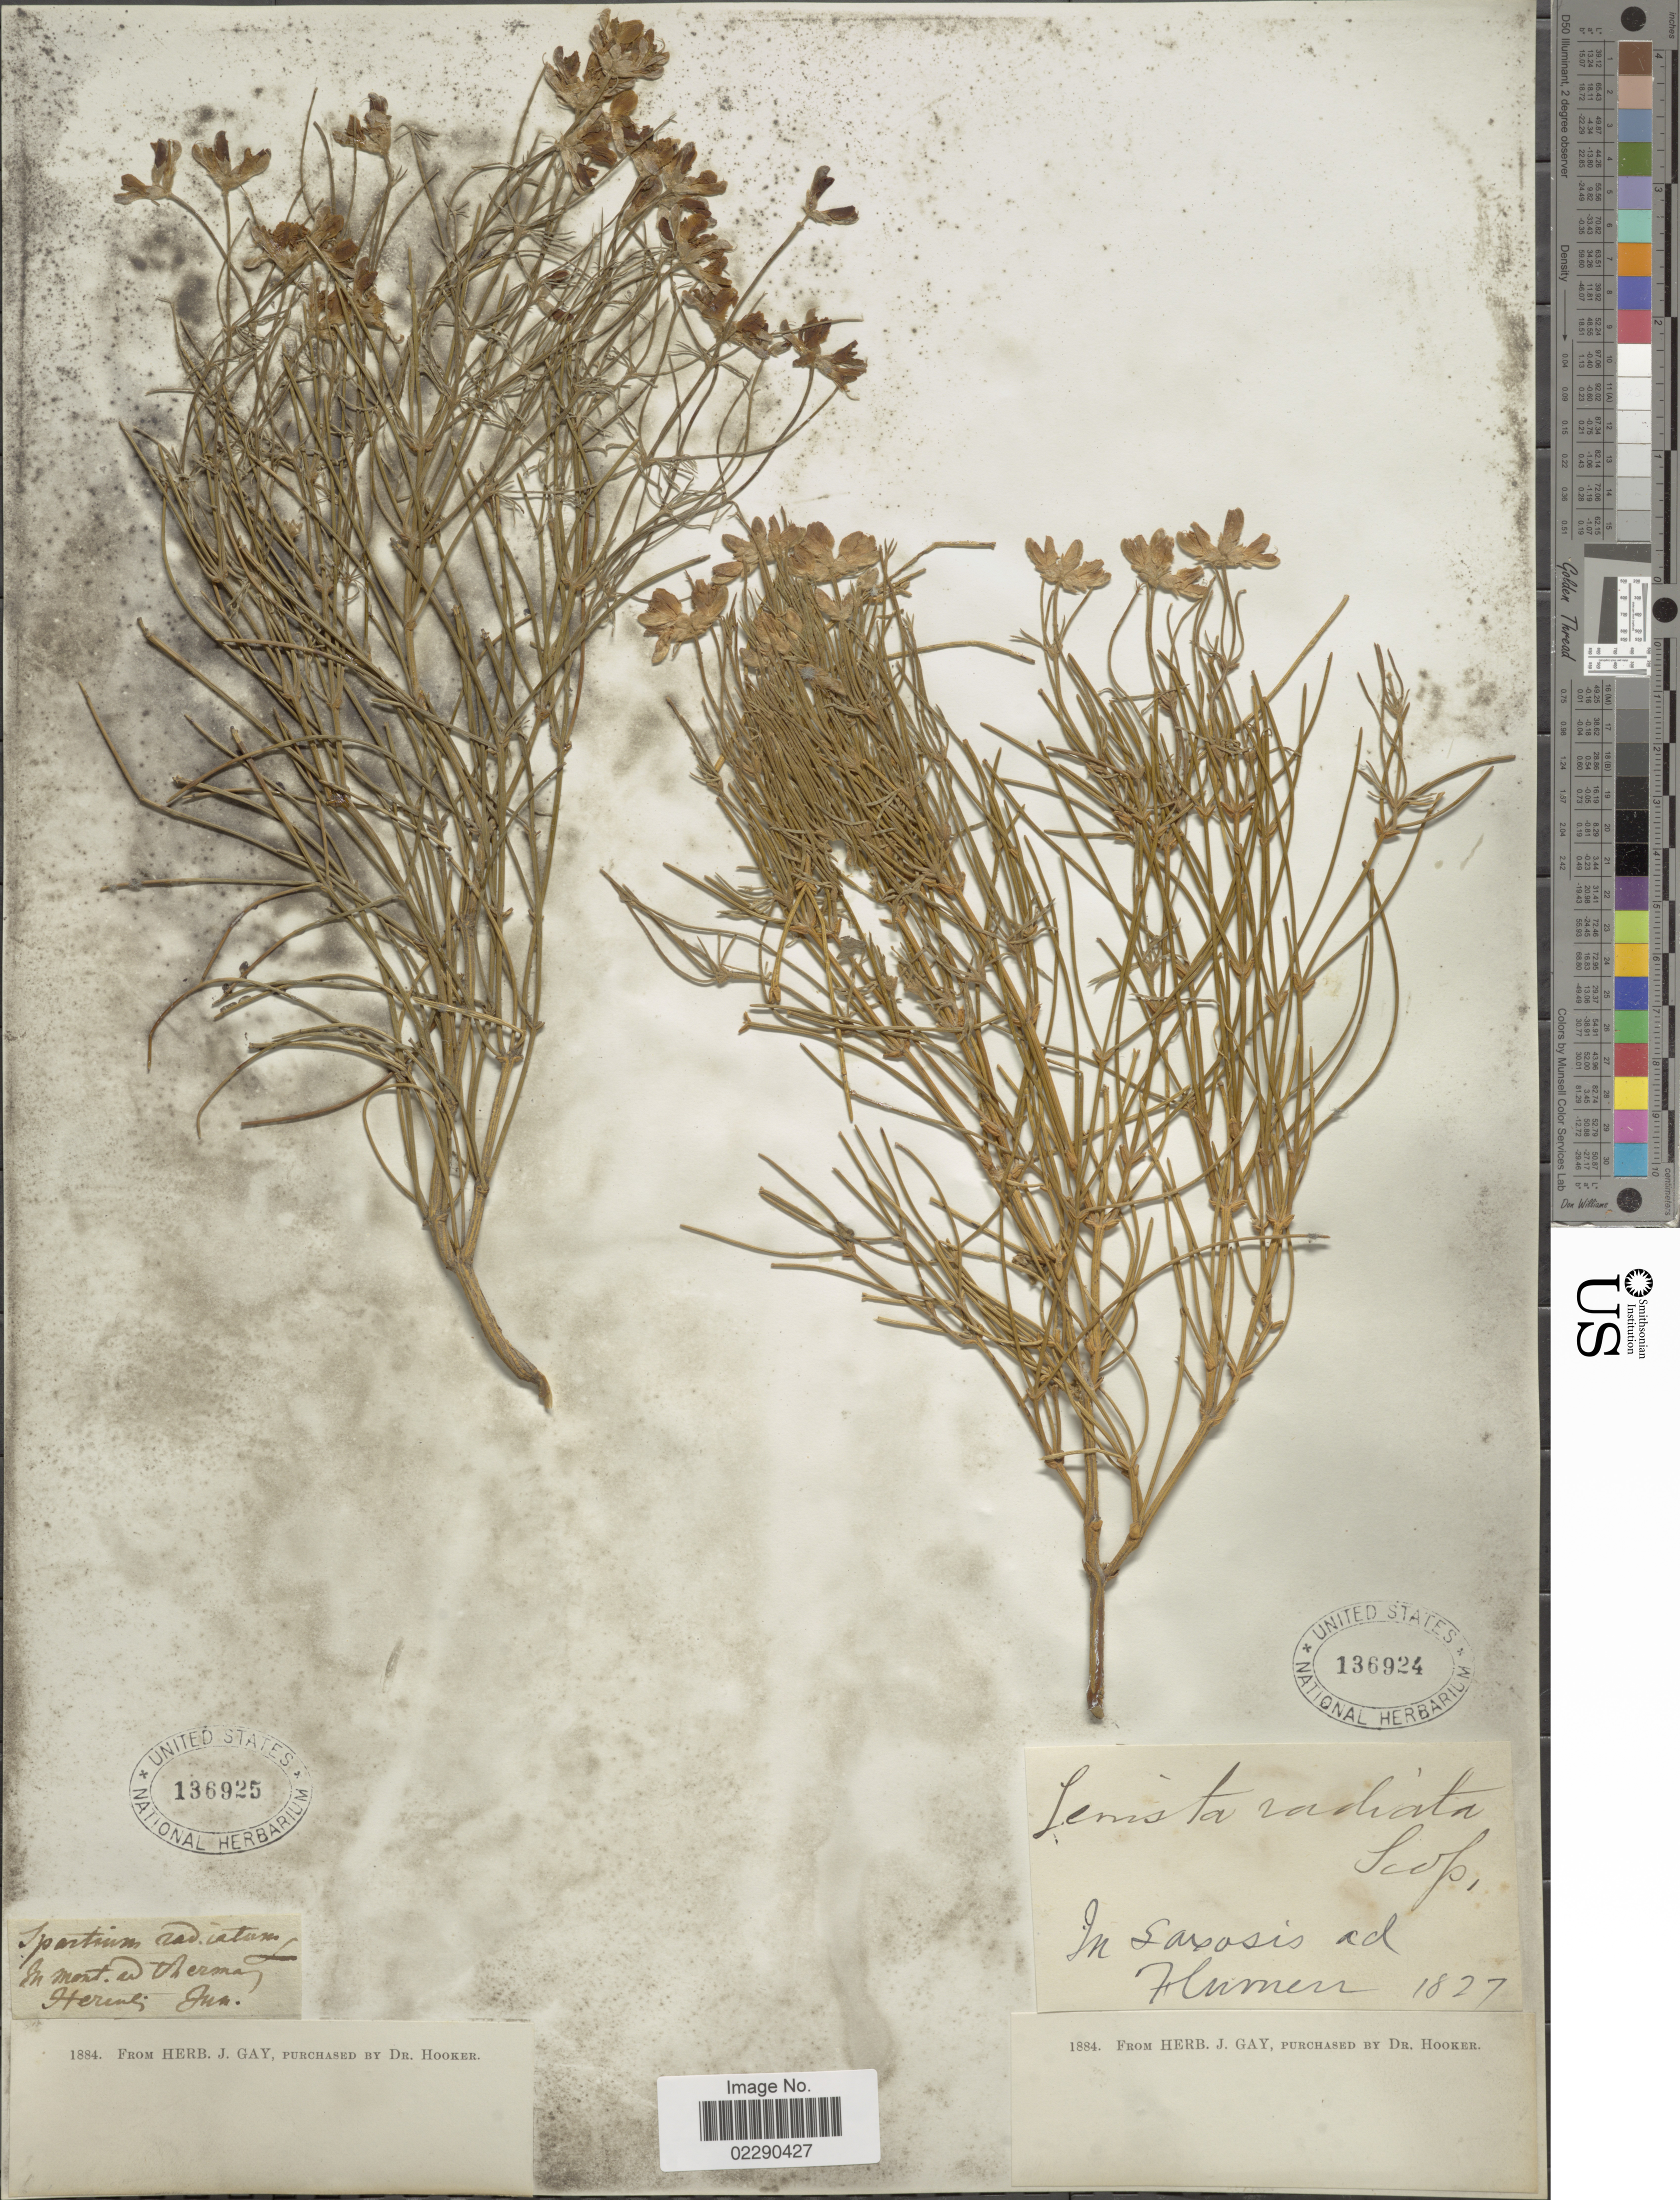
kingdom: Plantae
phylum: Tracheophyta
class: Magnoliopsida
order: Fabales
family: Fabaceae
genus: Genista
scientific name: Genista radiata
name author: (L.) Scop.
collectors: Herints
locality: Mont. ad Therma [interpreted]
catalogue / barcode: US 136925